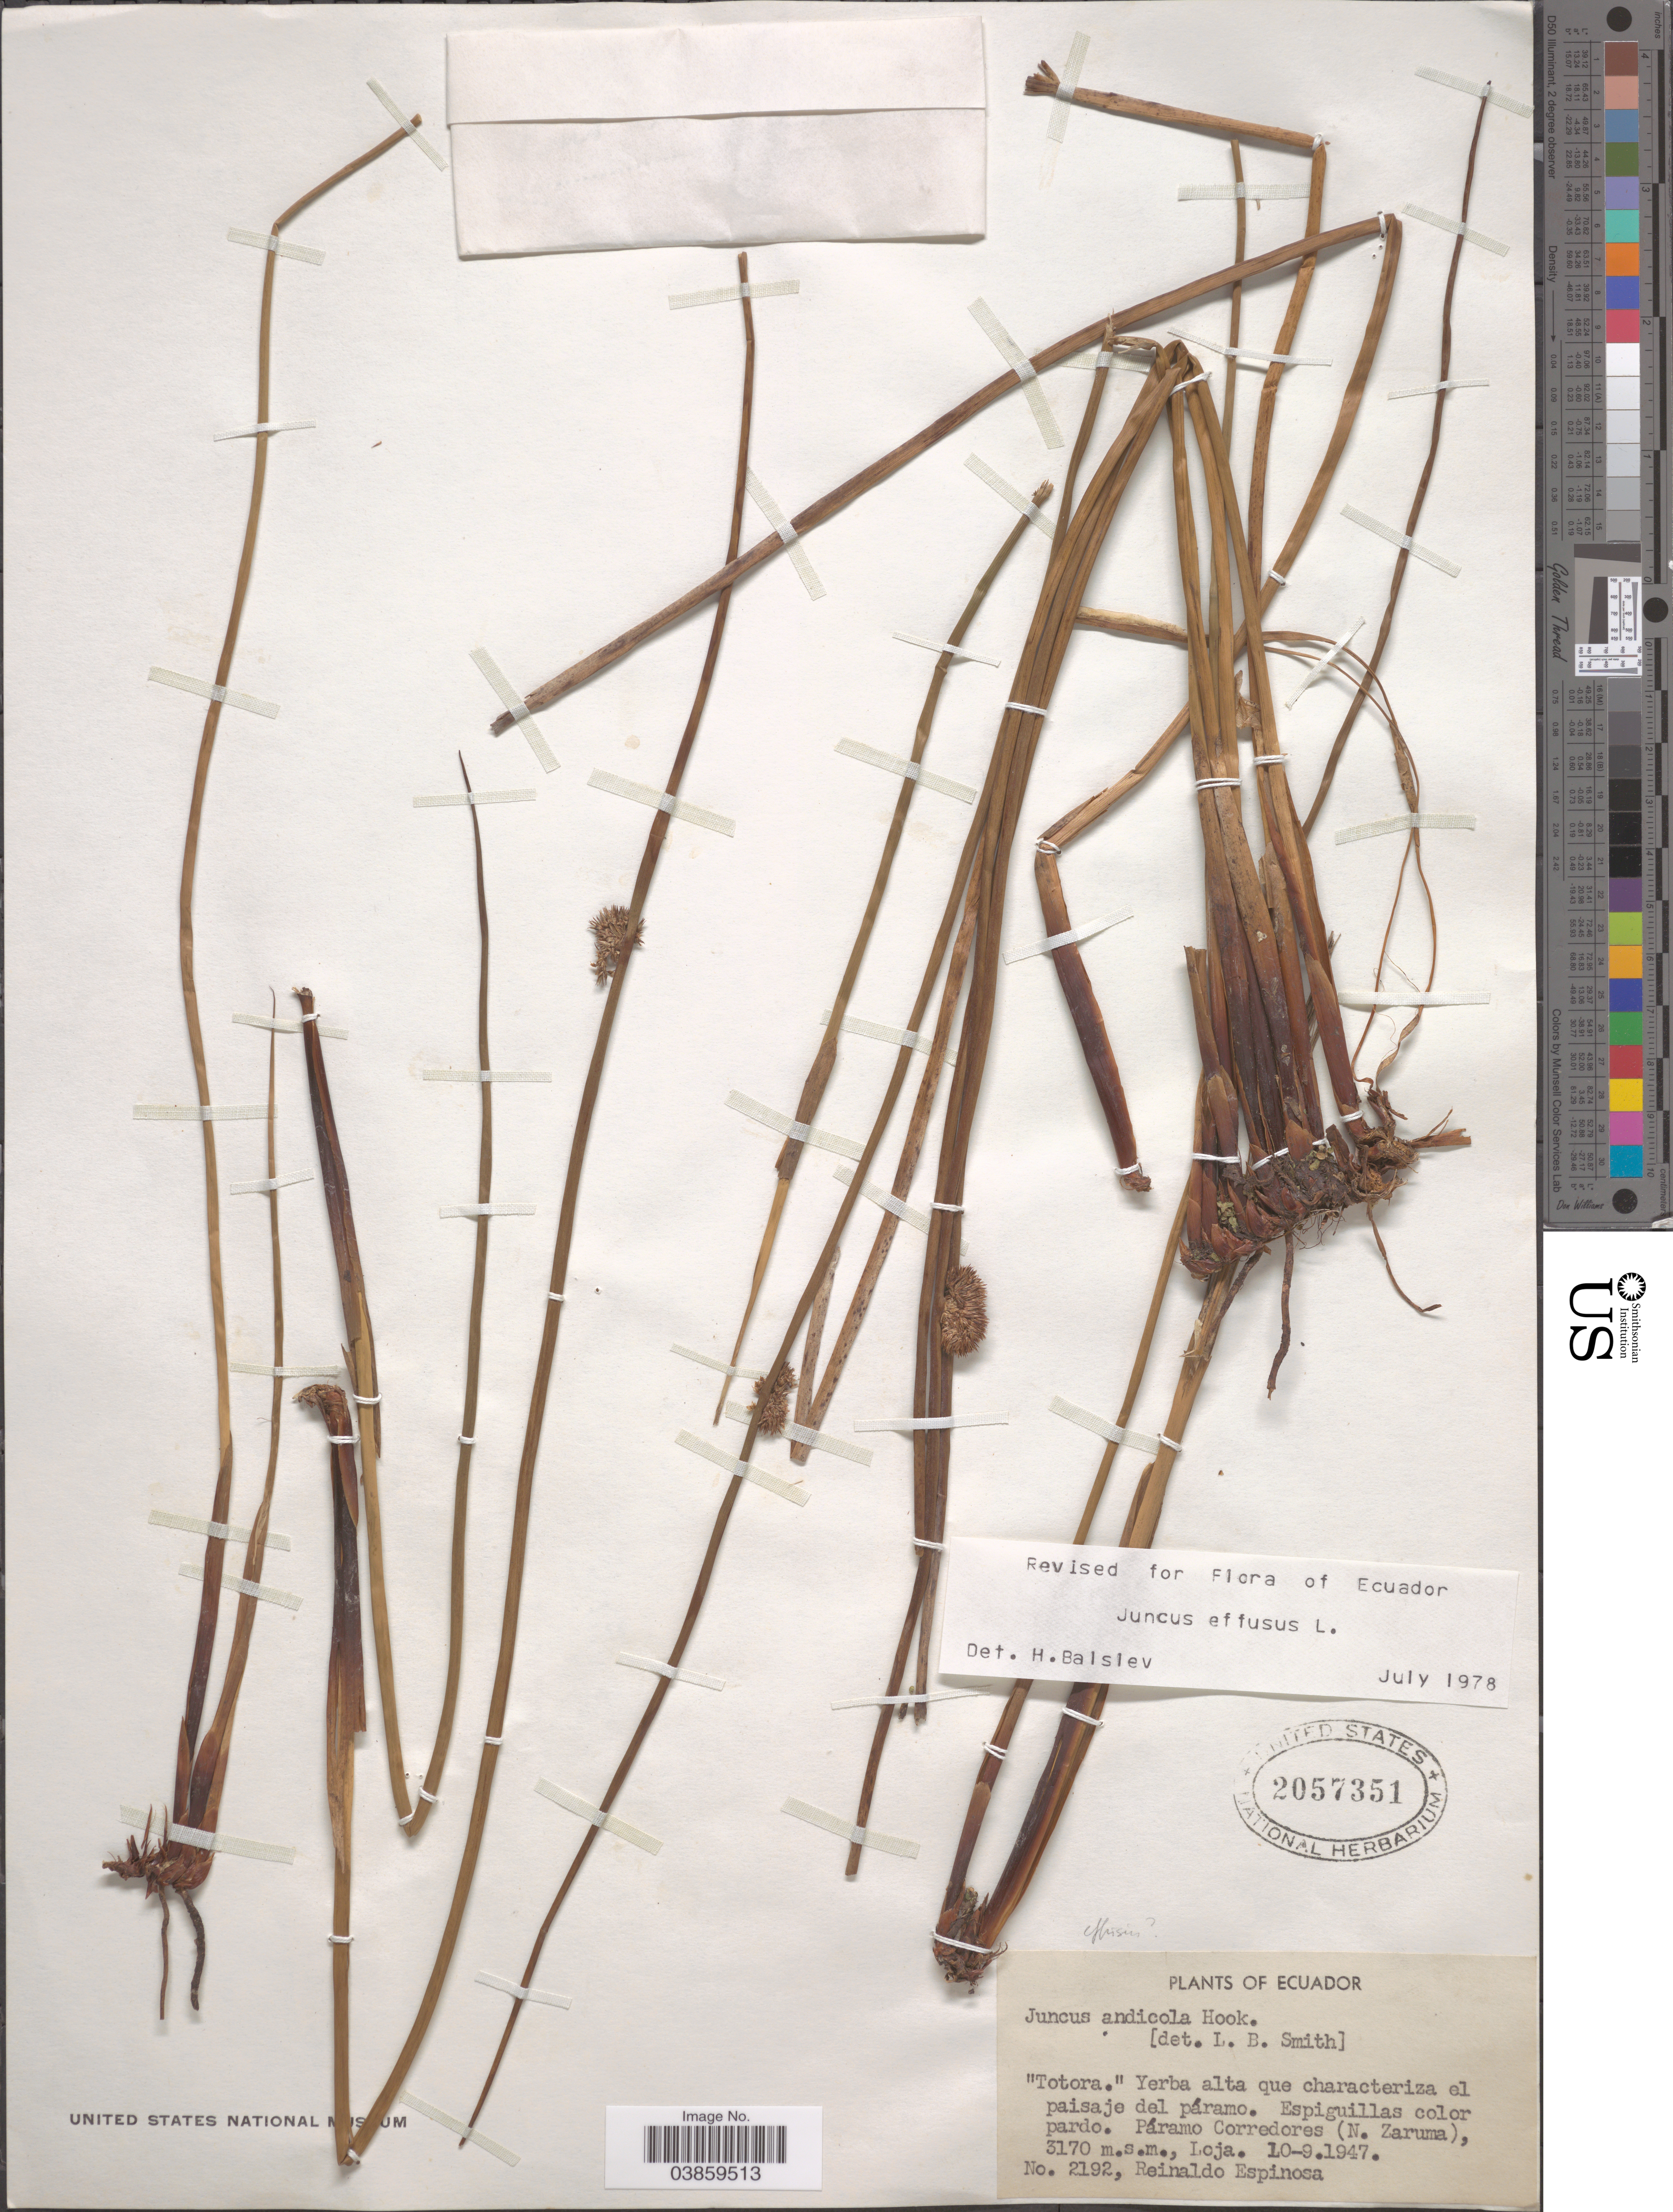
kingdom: Plantae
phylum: Tracheophyta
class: Liliopsida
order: Poales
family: Juncaceae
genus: Juncus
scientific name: Juncus effusus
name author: L.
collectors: R. Espinosa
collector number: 2192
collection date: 1947-09-10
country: Ecuador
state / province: Loja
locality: Páramo Corredores (N. Zaruma).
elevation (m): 3170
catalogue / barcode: US 2057351